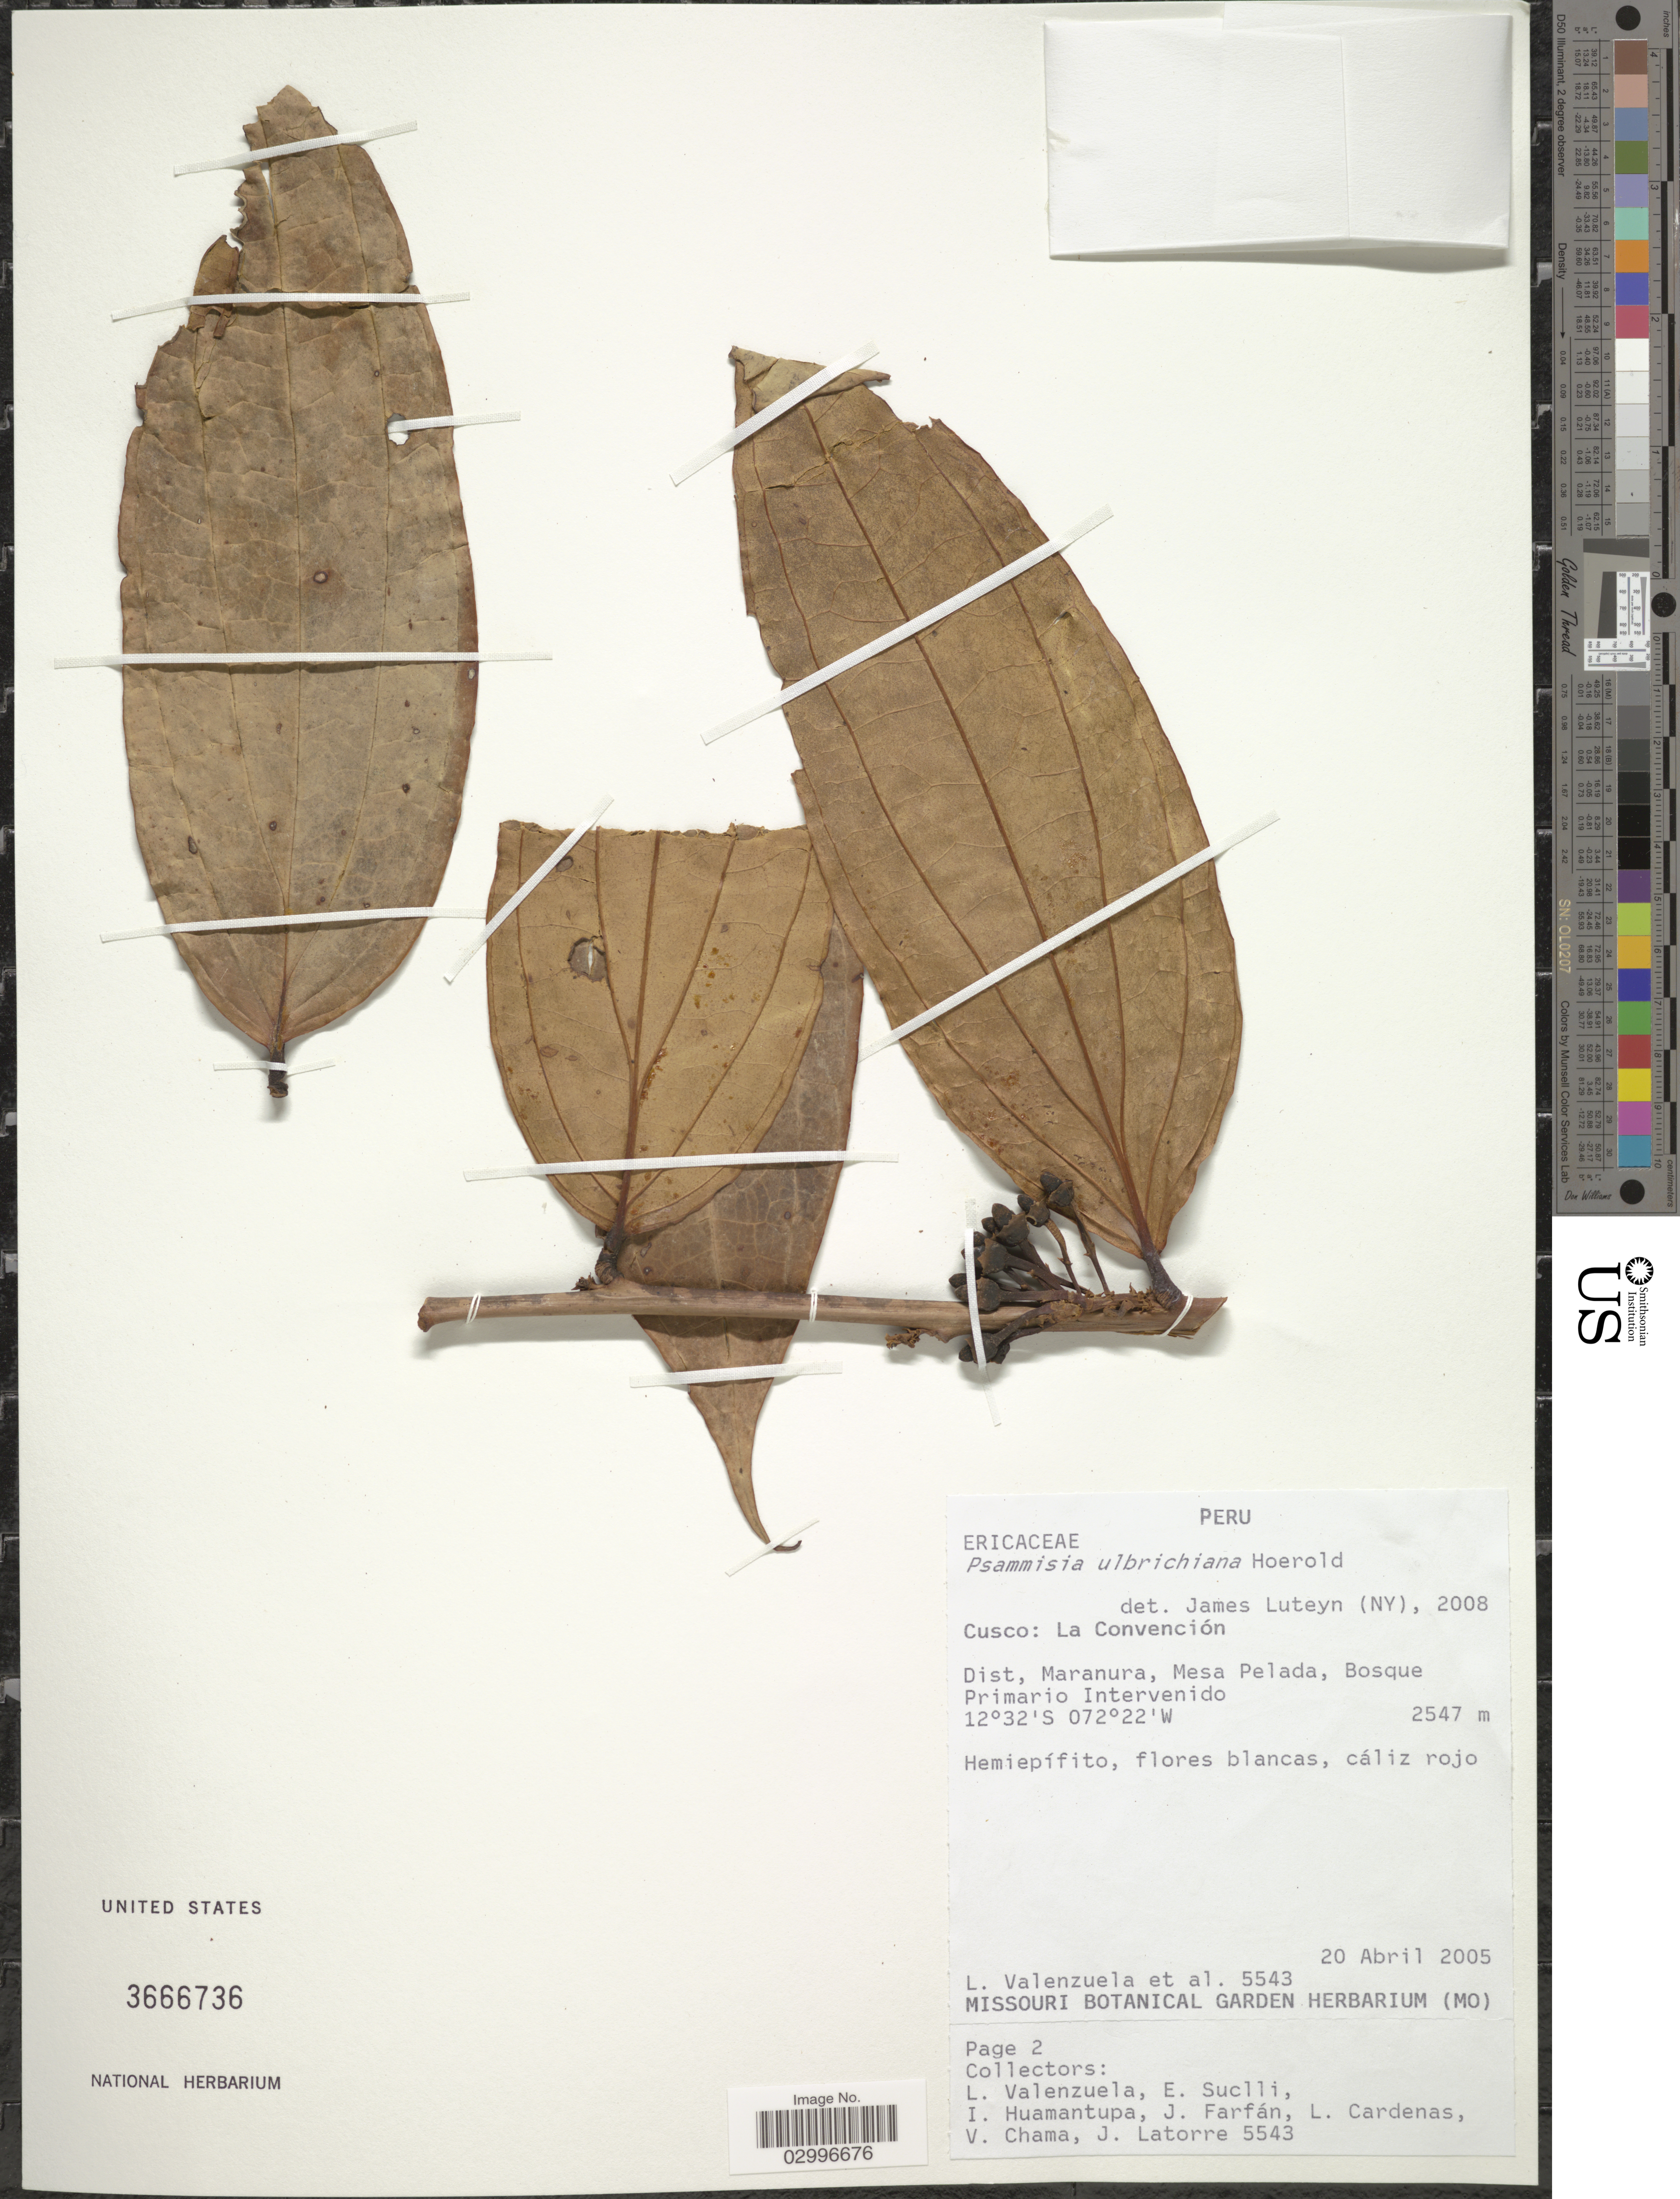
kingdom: Plantae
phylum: Tracheophyta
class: Magnoliopsida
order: Ericales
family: Ericaceae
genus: Psammisia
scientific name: Psammisia ulbrichiana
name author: Hoerold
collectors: L. Valenzuela & et al.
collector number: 5543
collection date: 2005-04-20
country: Peru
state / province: Cusco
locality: La Convención. Dist, Maranura, Mesa Pelada, Bosque Primario Intervenido.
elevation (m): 2547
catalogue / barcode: US 3666736